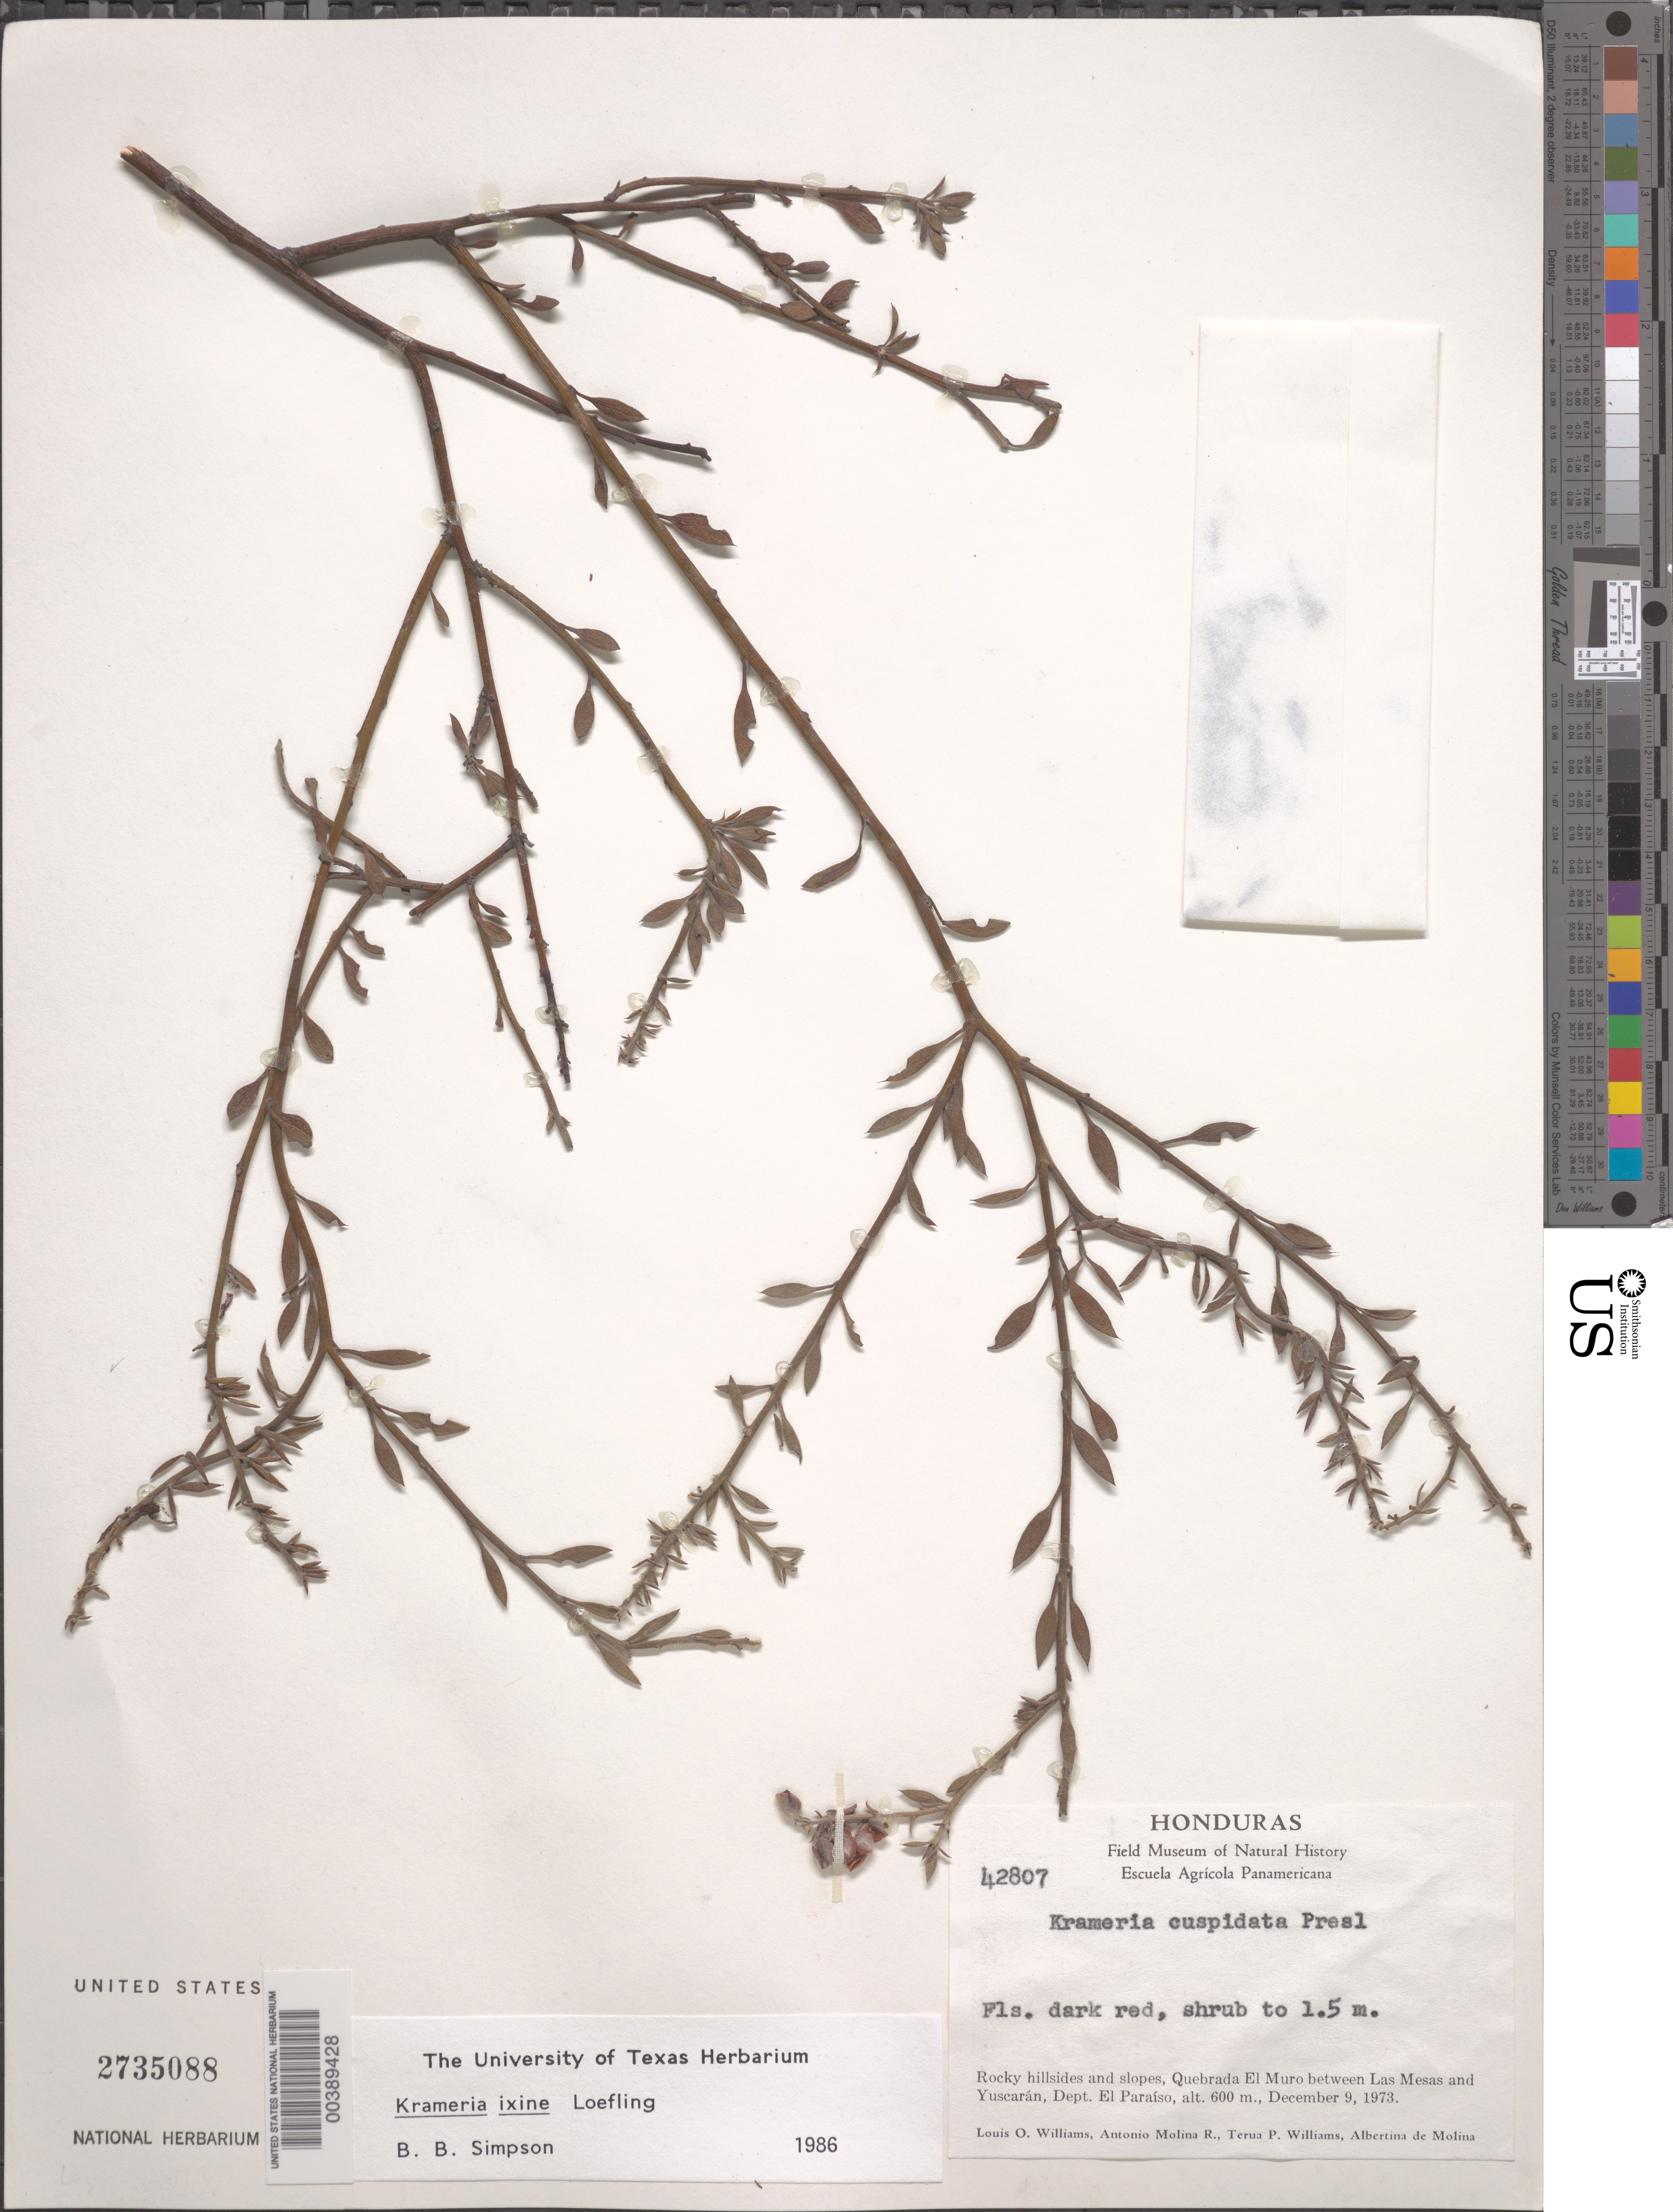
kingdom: Plantae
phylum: Tracheophyta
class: Magnoliopsida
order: Zygophyllales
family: Krameriaceae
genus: Krameria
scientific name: Krameria ixine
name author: L.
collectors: L. O. Williams, A. Molina R., T. P. Williams & A. Molina R.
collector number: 42807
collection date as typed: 09 Dec 1973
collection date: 1973-12-09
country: Honduras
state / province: El Paraíso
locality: Quebrada El Muro between Las Mesas and Yuscaran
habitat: Rocky hillsides and slopes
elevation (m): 600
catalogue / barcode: US 2735088